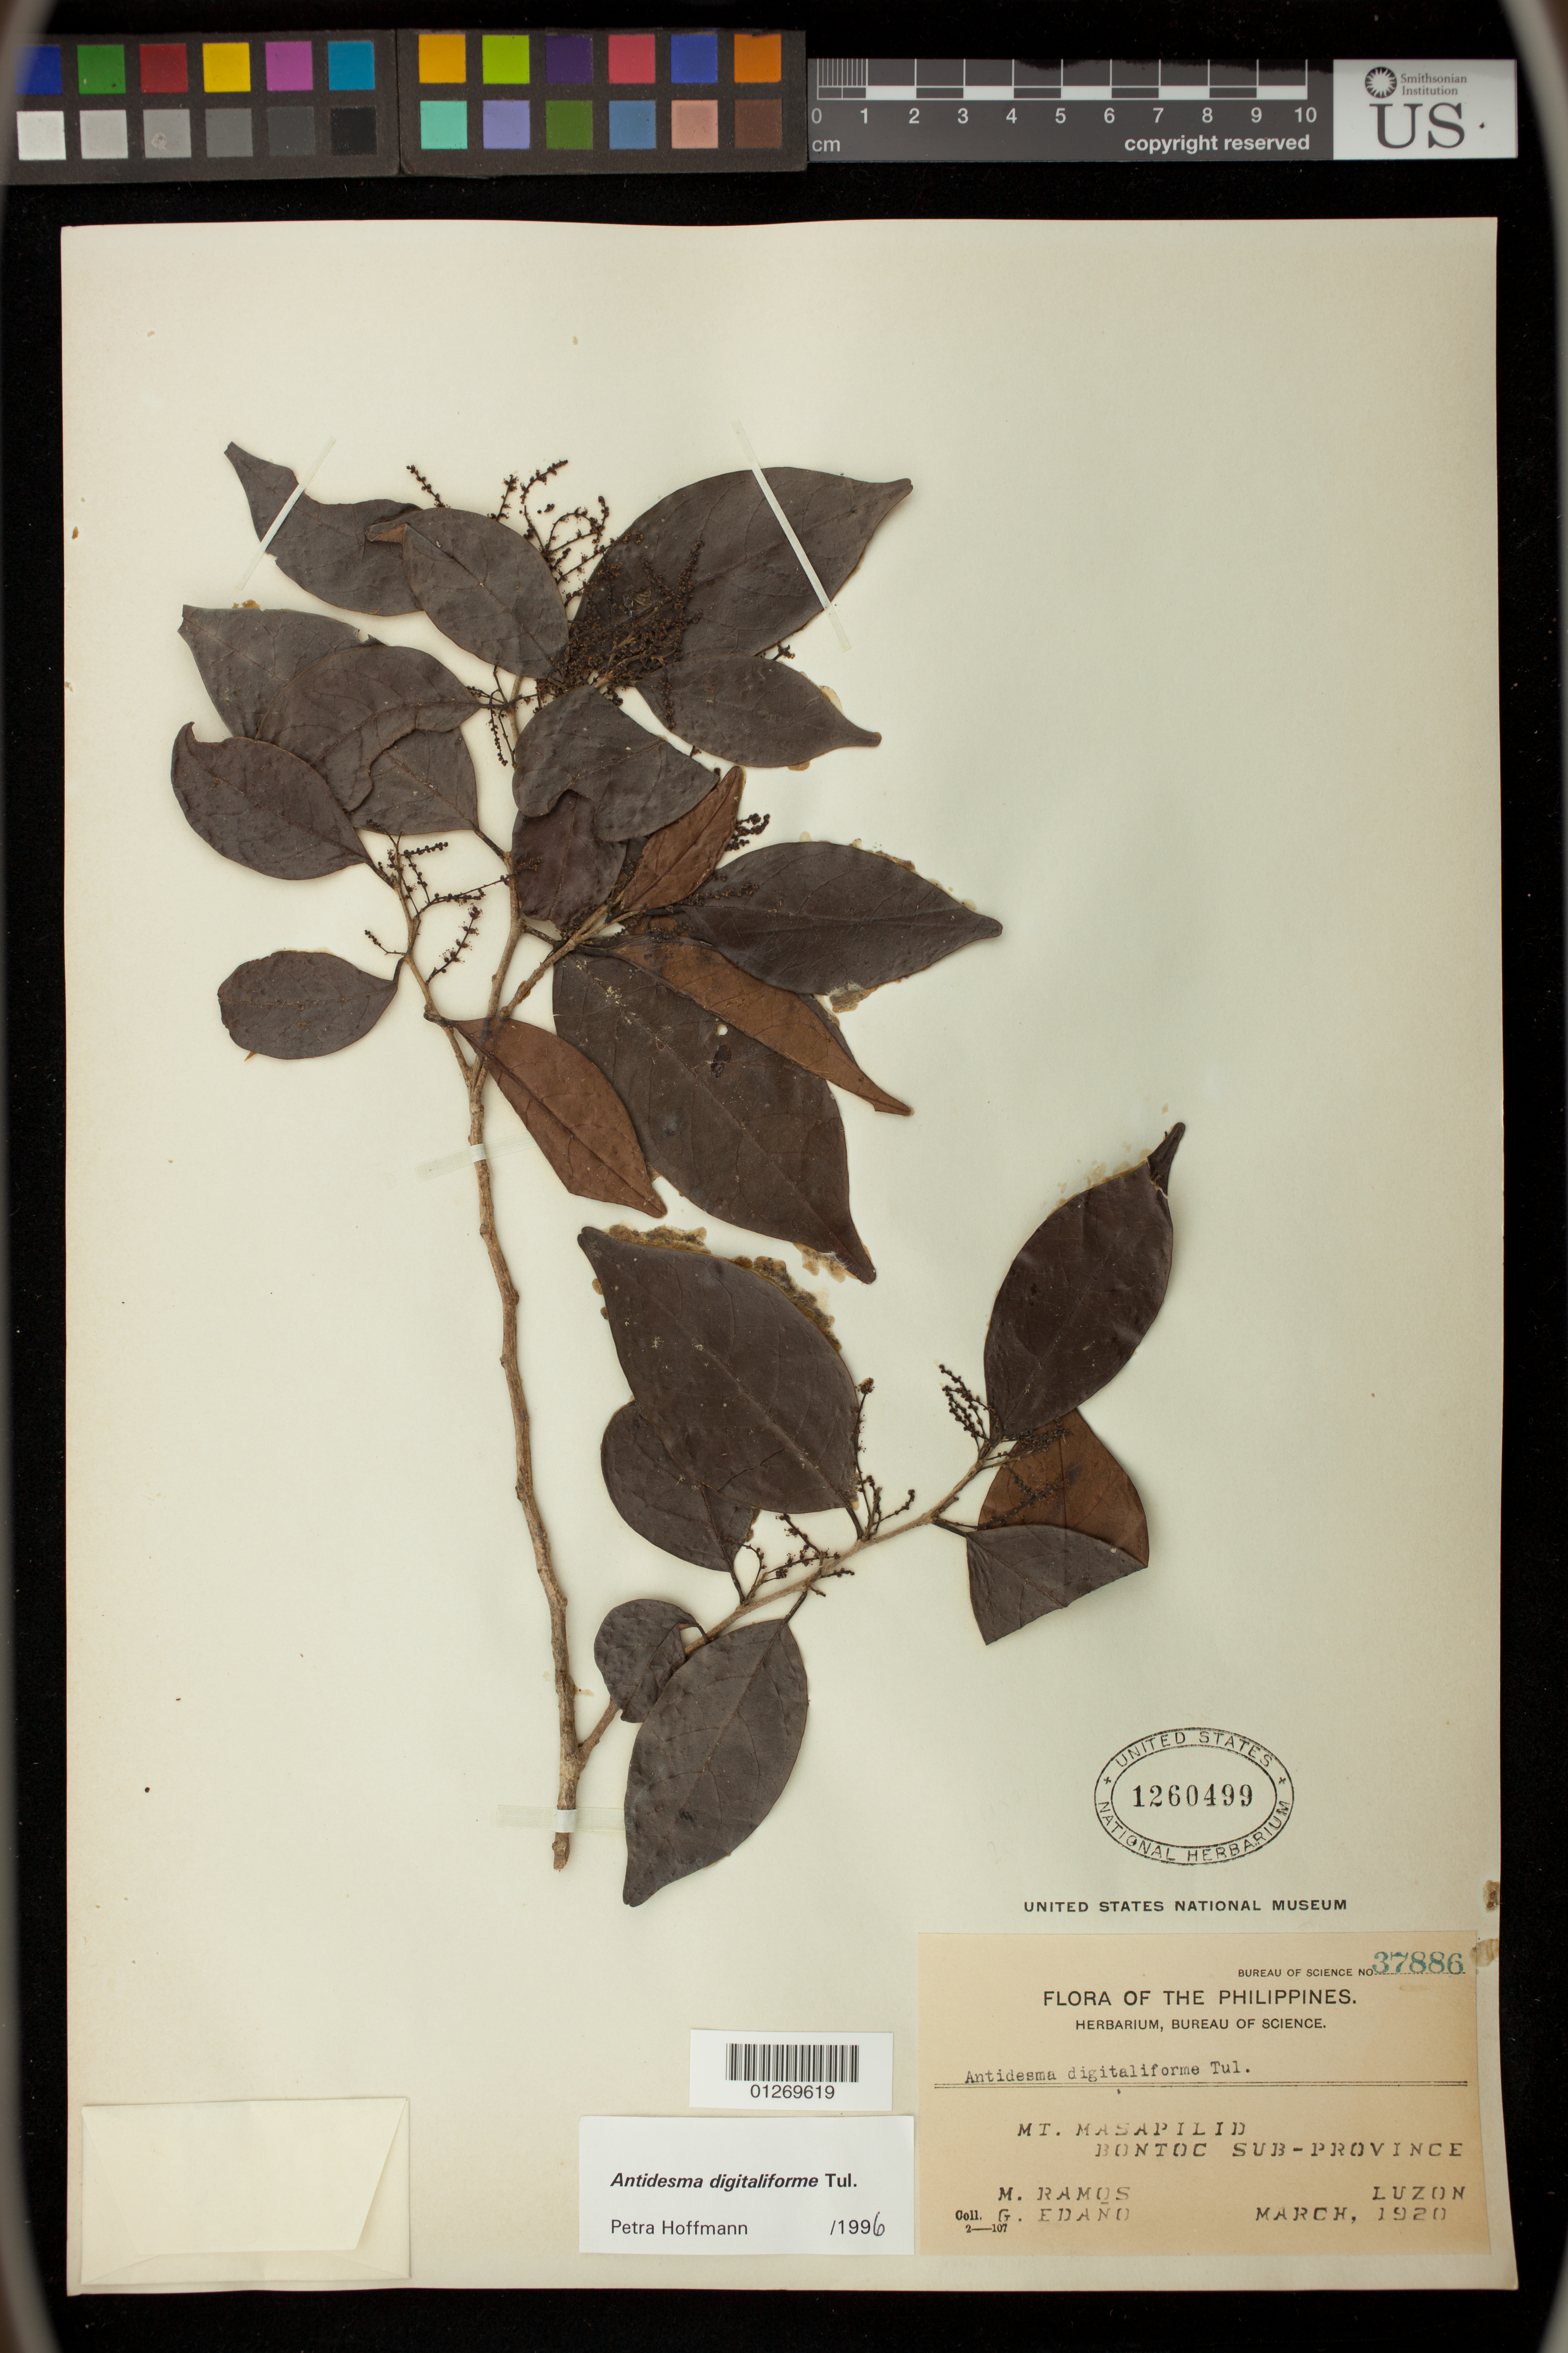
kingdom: Plantae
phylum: Tracheophyta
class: Magnoliopsida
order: Malpighiales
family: Phyllanthaceae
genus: Antidesma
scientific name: Antidesma digitaliforme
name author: Tul.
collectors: M. Ramos & G. Edaño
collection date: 1920-03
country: Philippines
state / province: Cordillera (Administrative Region)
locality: Mt. Masapilid.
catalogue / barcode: US 1260499